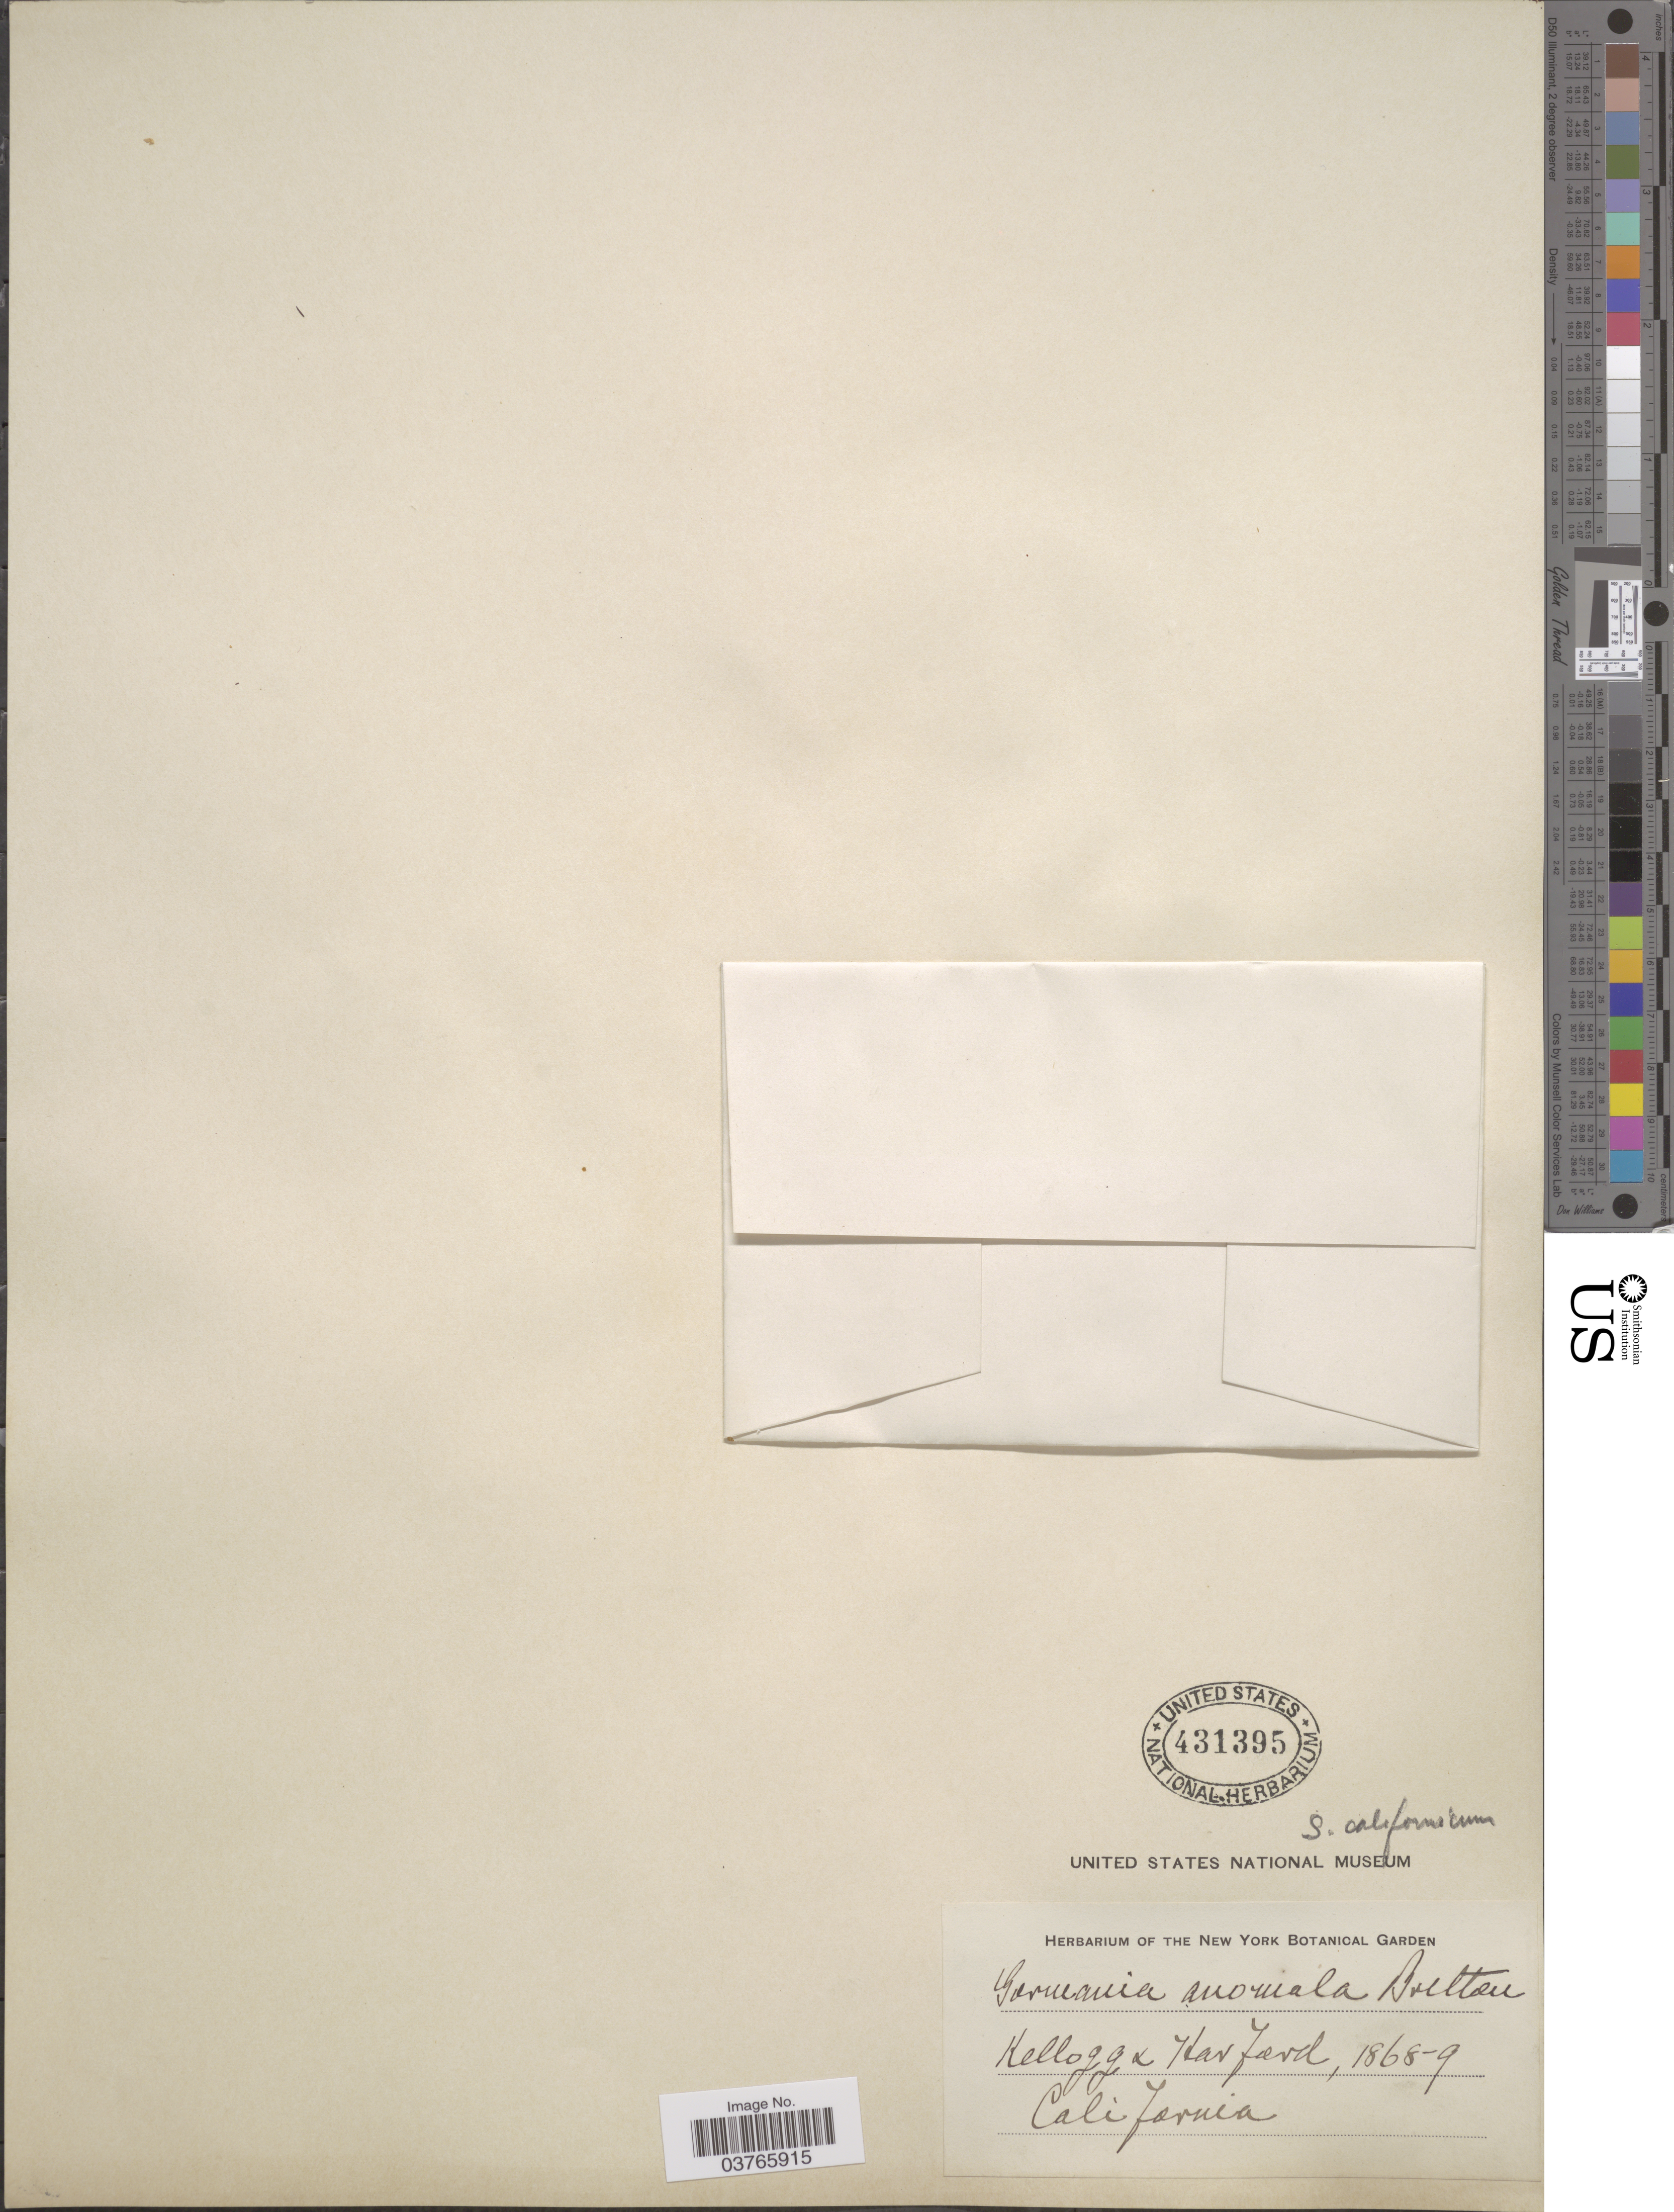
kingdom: Plantae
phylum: Tracheophyta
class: Magnoliopsida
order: Saxifragales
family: Crassulaceae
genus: Sedum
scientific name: Sedum californicum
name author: Britton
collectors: -- Kellogg & Harford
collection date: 1868/1869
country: United States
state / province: California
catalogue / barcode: US 431395